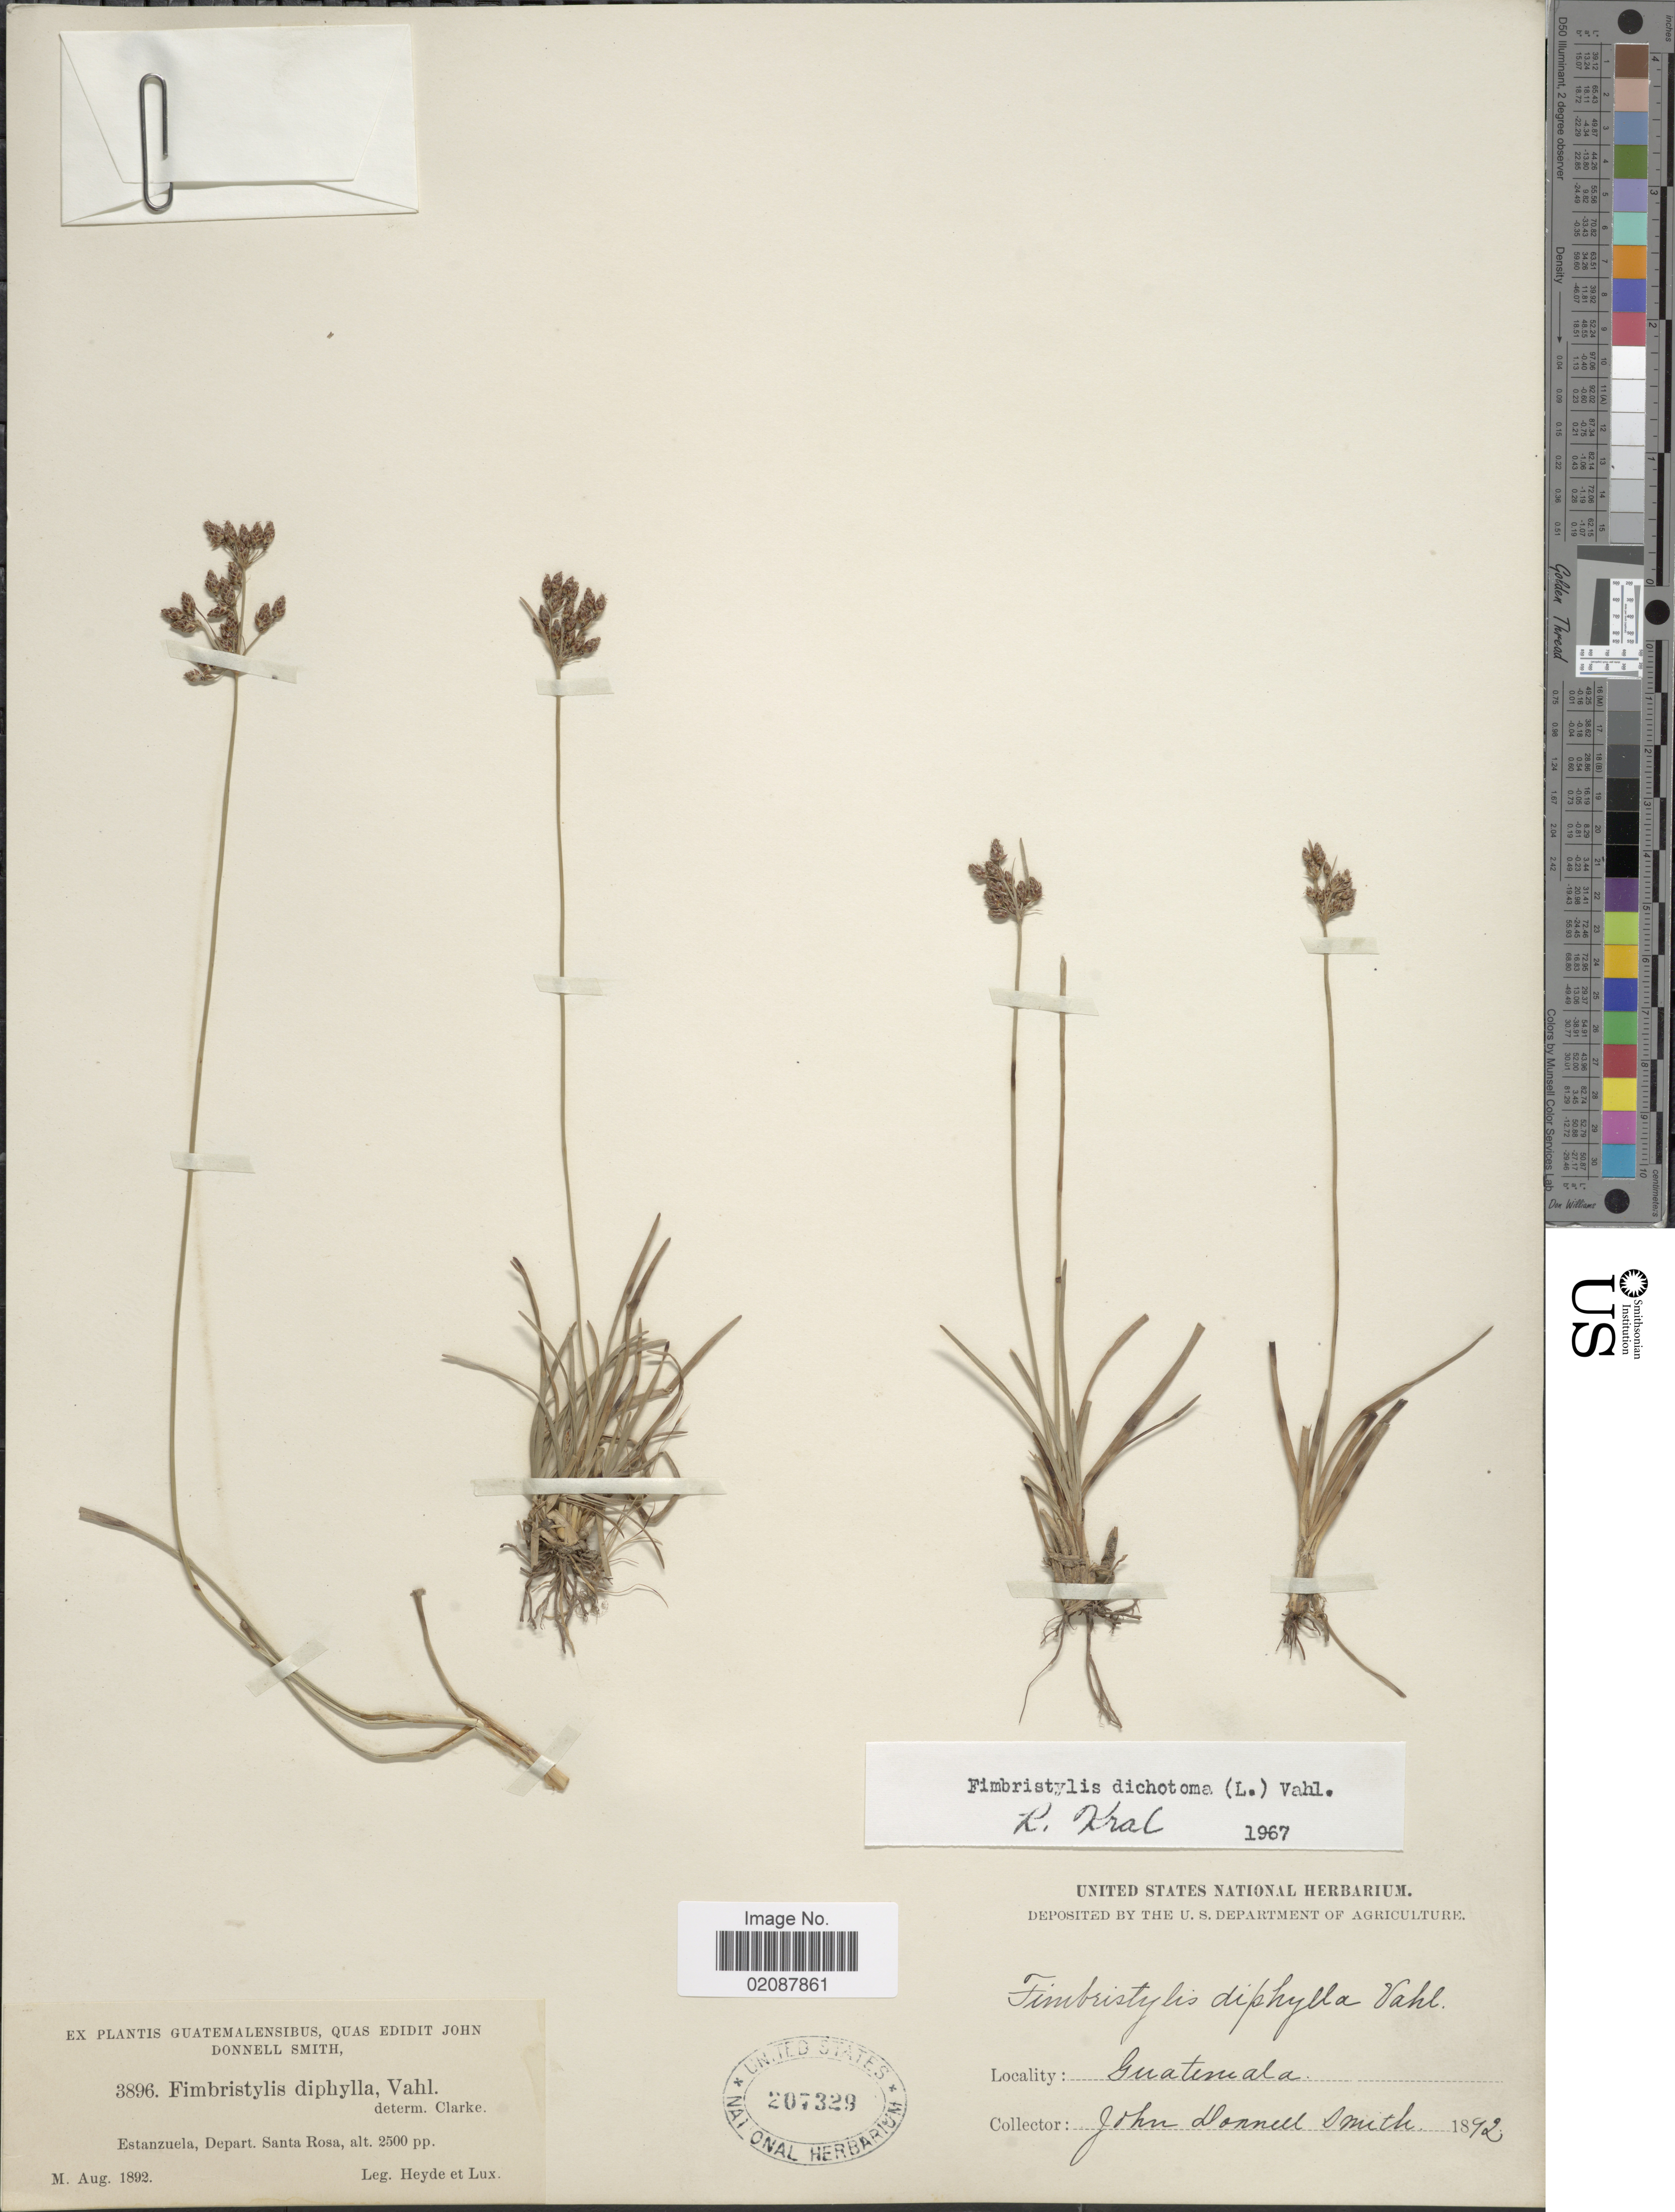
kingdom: Plantae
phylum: Tracheophyta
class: Liliopsida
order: Poales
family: Cyperaceae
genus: Fimbristylis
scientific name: Fimbristylis dichotoma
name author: (L.) Vahl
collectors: Heyde, Lux & J. Donnell Smith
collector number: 3896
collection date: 1892-08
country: Guatemala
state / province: Santa Rosa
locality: Estanzuela, Depart. Santa Rosa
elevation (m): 762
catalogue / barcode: US 207329